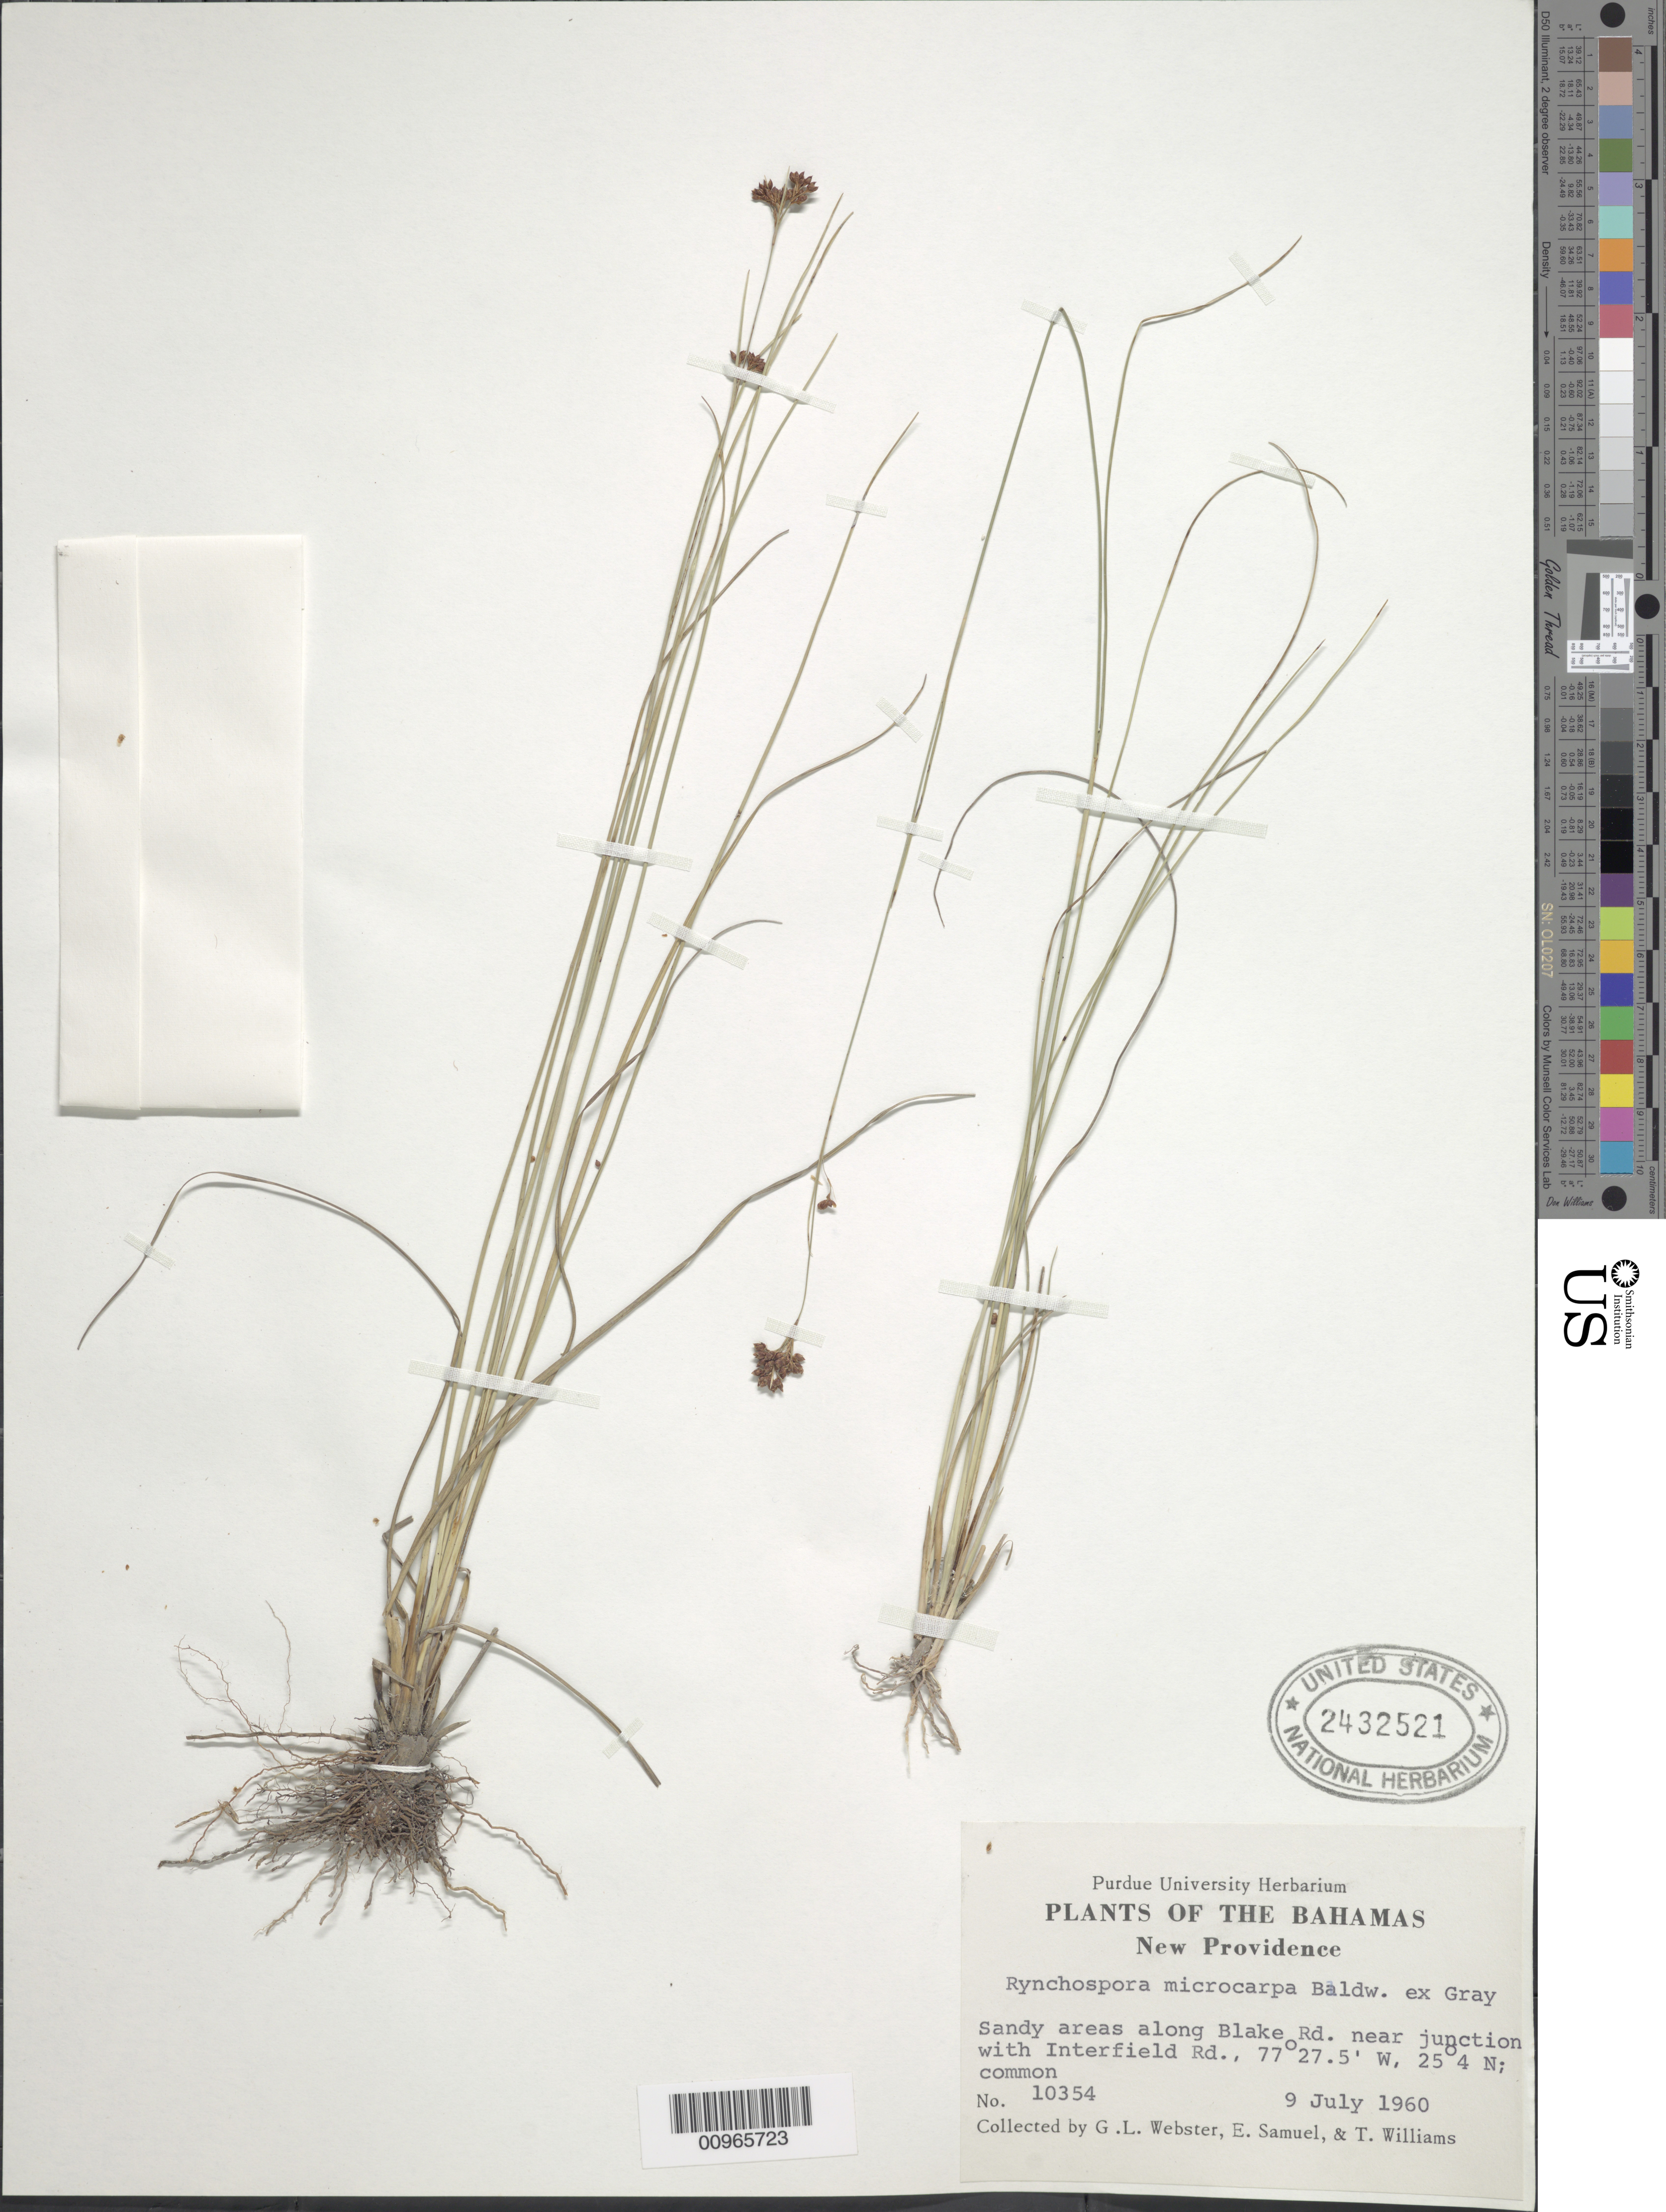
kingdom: Plantae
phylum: Tracheophyta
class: Liliopsida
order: Poales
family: Cyperaceae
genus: Rhynchospora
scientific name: Rhynchospora microcarpa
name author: Baldwin ex A. Gray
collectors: G. L. Webster, E. Samuel & T. Williams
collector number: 10354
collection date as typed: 09 Jul 1960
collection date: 1960-07-09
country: Bahamas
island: New Providence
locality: Along Blake Rd, near junction with Interfield Rd.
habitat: Sandy areas along road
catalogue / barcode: US 2432521